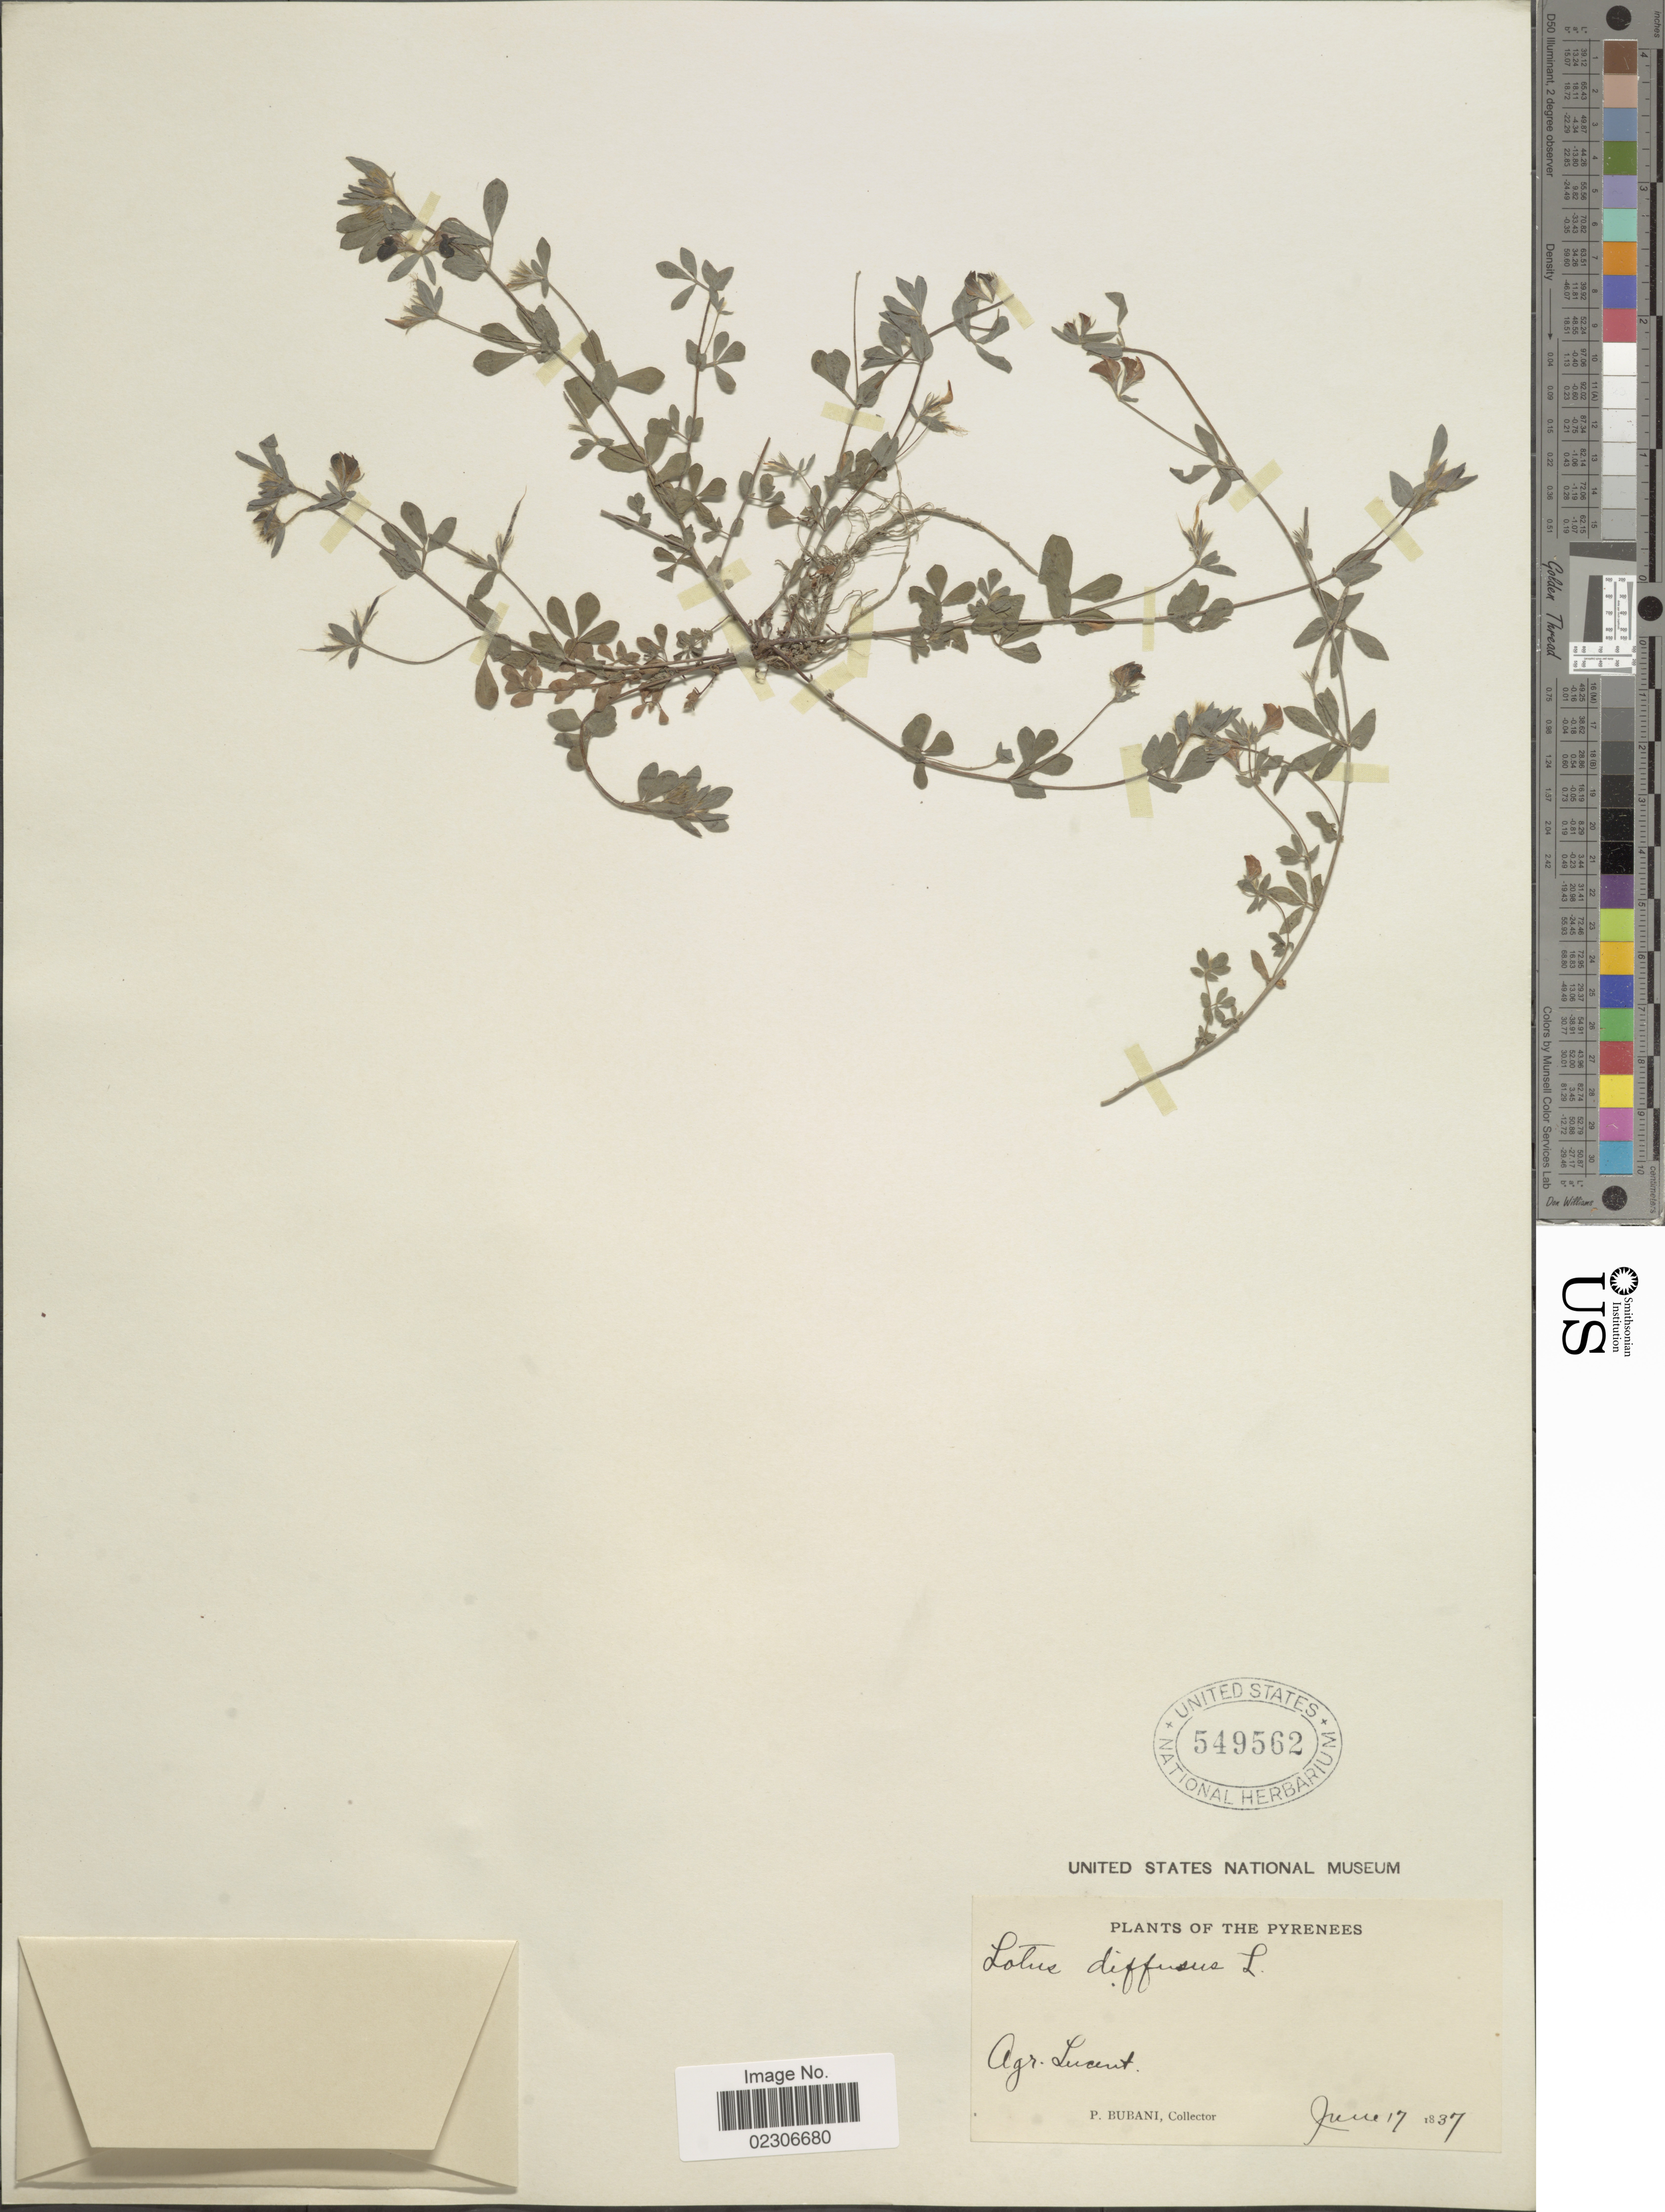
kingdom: Plantae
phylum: Tracheophyta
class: Magnoliopsida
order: Fabales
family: Fabaceae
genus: Lotus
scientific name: Lotus decumbens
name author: Poir.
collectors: P. Bubani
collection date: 1837-06-17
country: France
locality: Pyrenees. Agr. Lucent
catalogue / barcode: US 549562